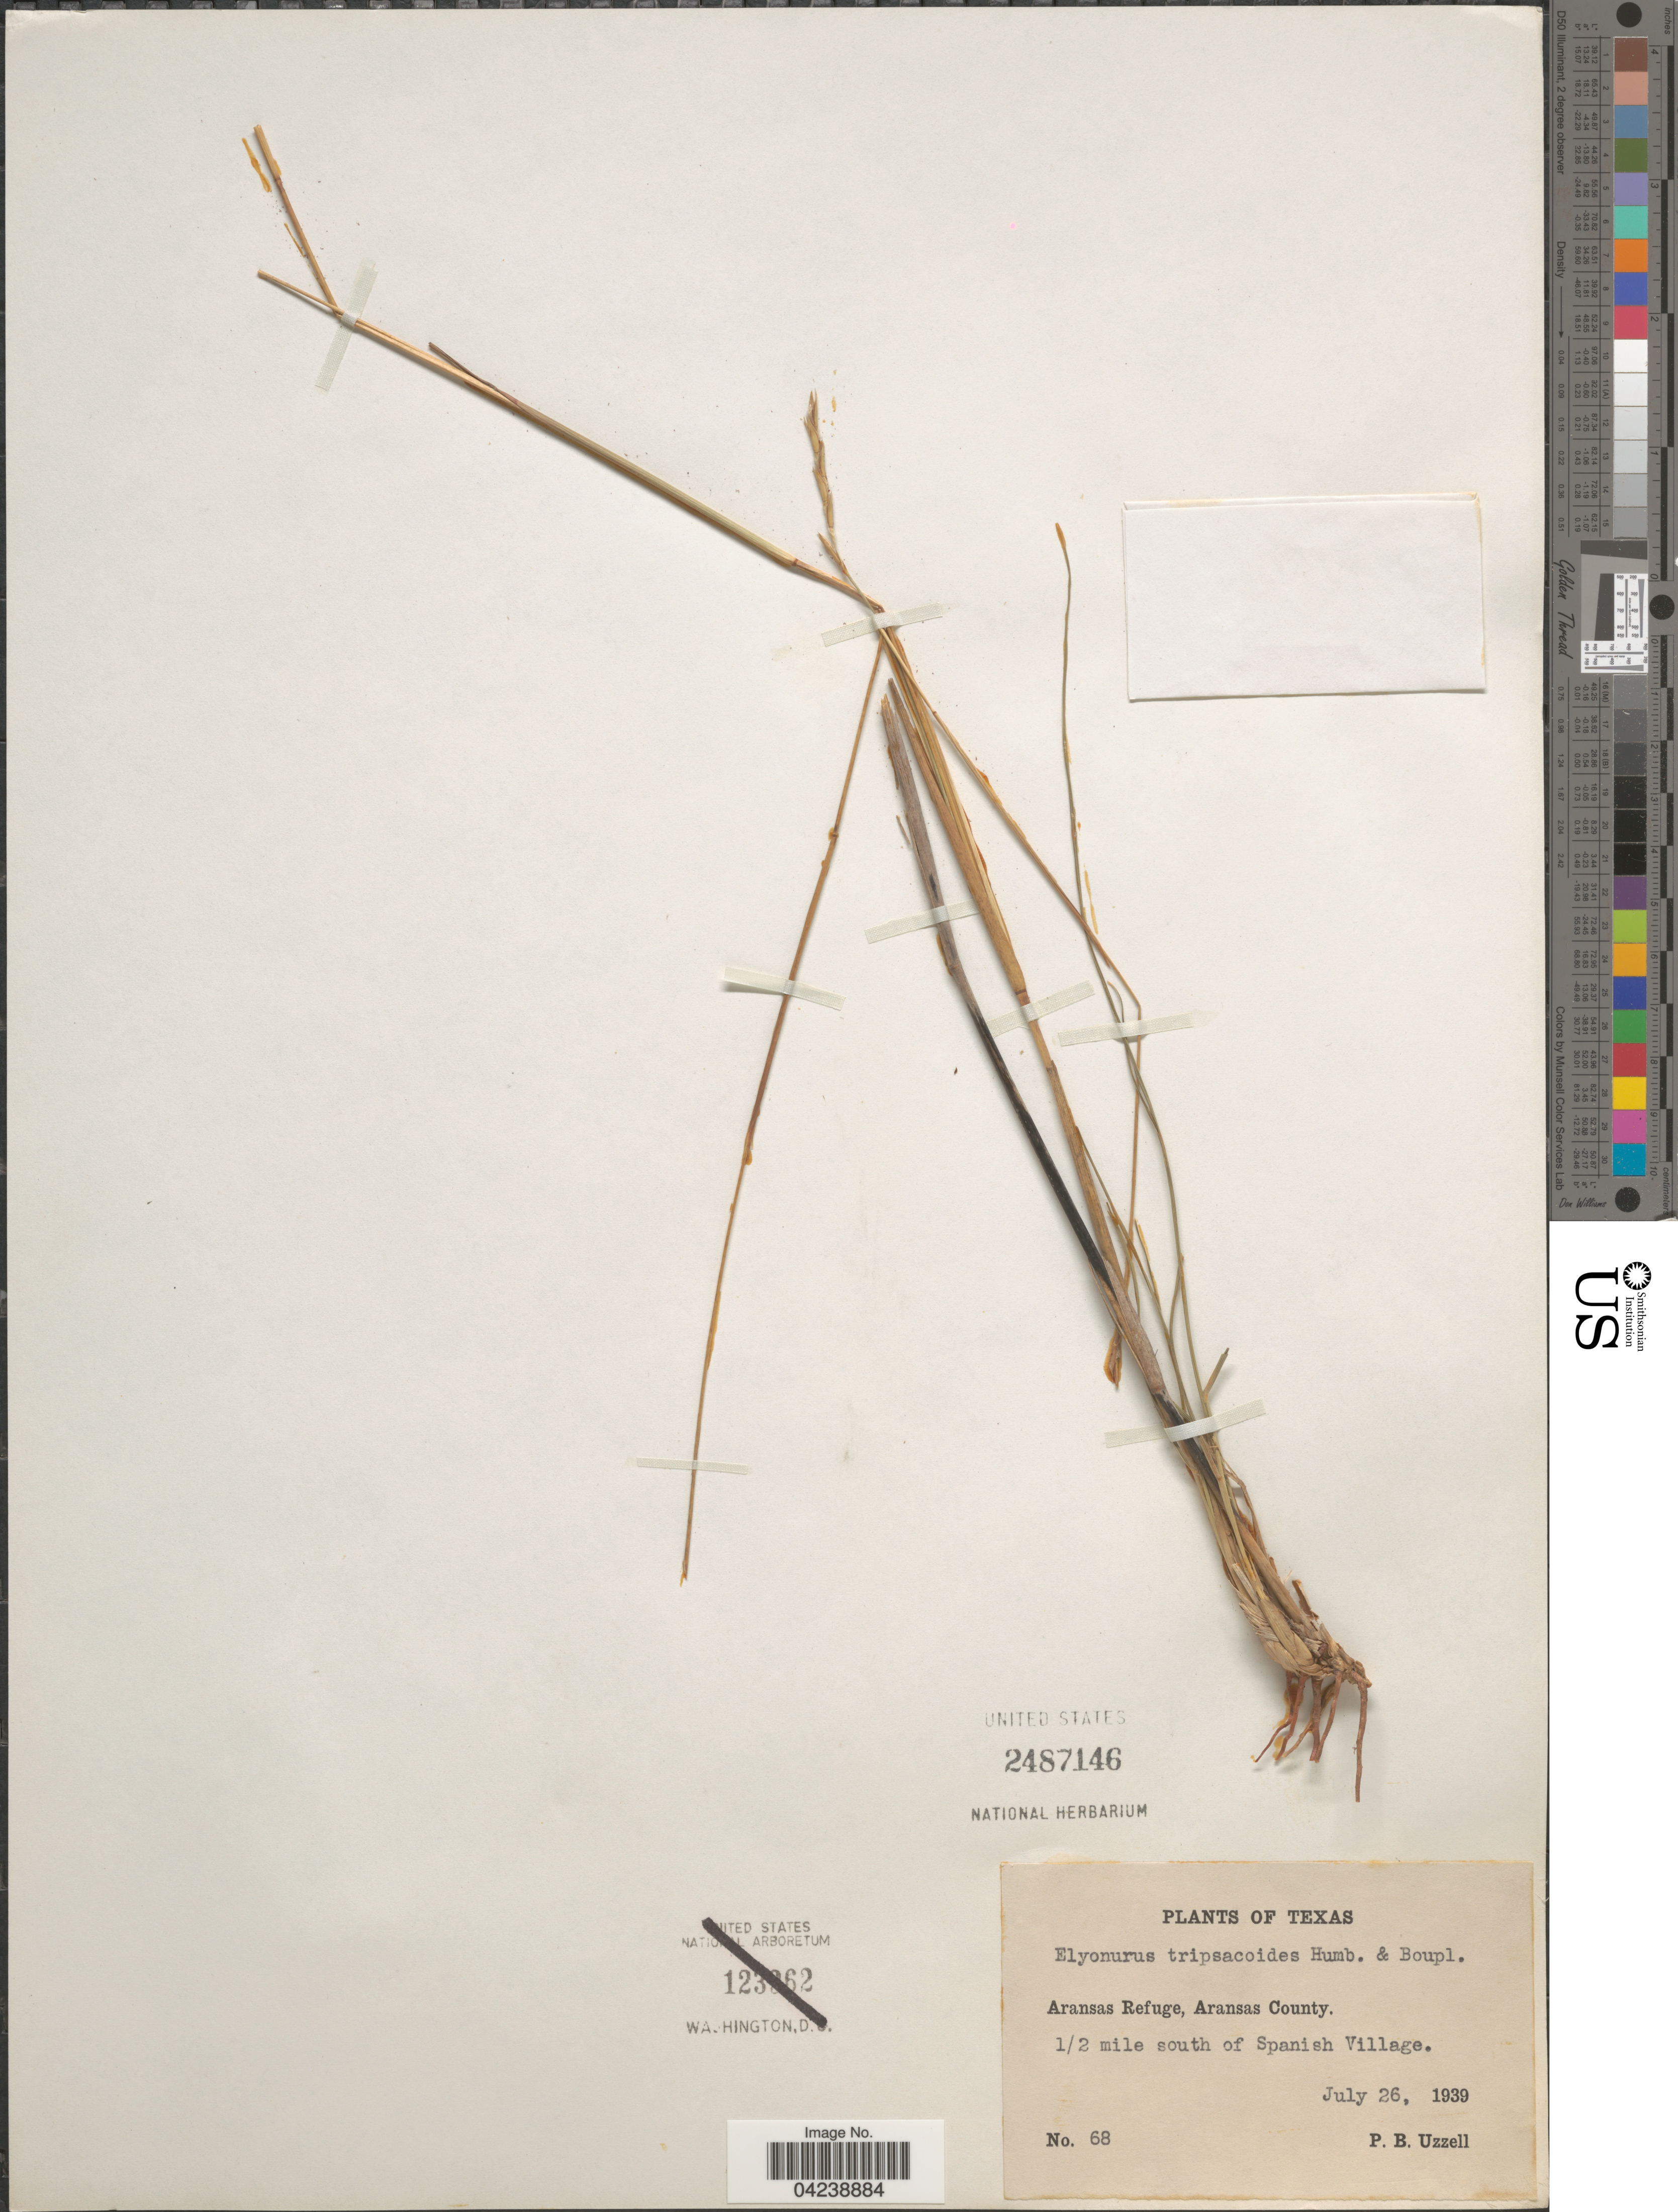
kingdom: Plantae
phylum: Tracheophyta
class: Liliopsida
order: Poales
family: Poaceae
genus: Elionurus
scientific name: Elionurus tripsacoides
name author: Humb. & Bonpl. ex Willd.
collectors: P. Uzzell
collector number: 68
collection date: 1939-07-26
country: United States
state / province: Texas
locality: Aransas Refuge, Aransas County. 1/2 mile south of Spanish Village.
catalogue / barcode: US 2487146